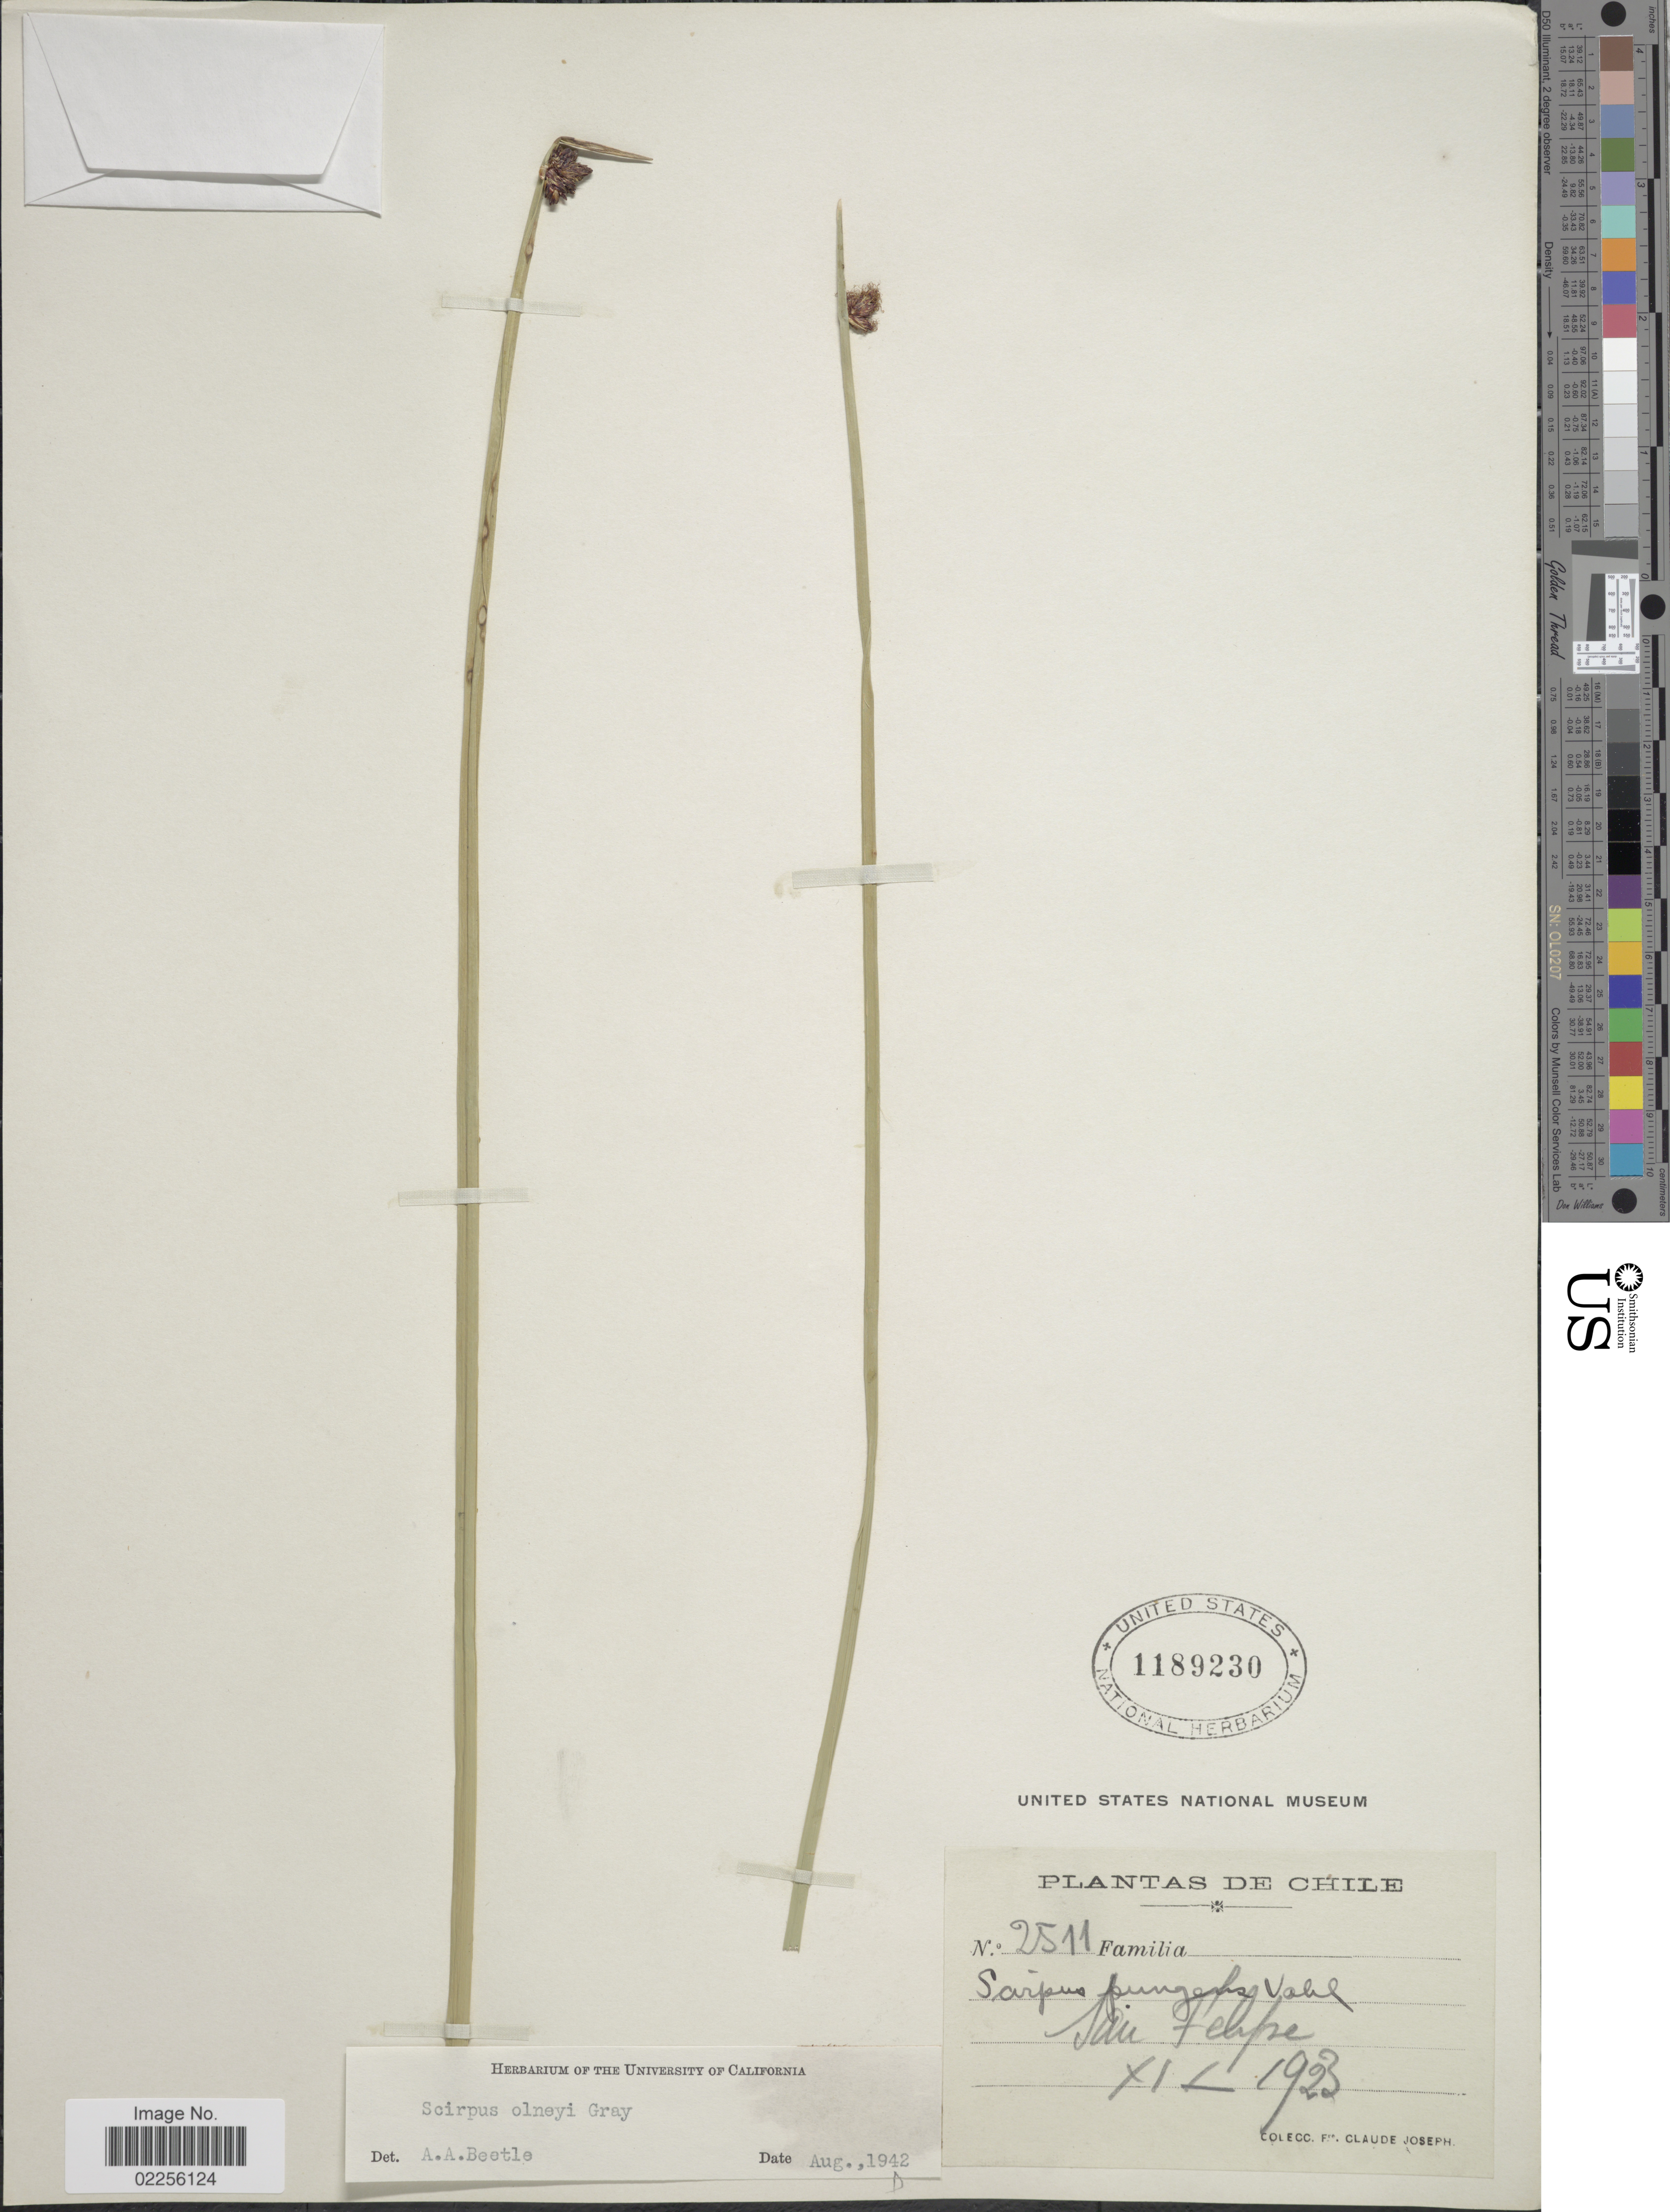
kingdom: Plantae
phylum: Tracheophyta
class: Liliopsida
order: Poales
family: Cyperaceae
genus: Schoenoplectus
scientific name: Schoenoplectus americanus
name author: (Pers.) Volkart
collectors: Bro. Claude-Joseph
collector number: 2511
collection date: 1923-11-01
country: Chile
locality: San Felipe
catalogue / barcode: US 1189230